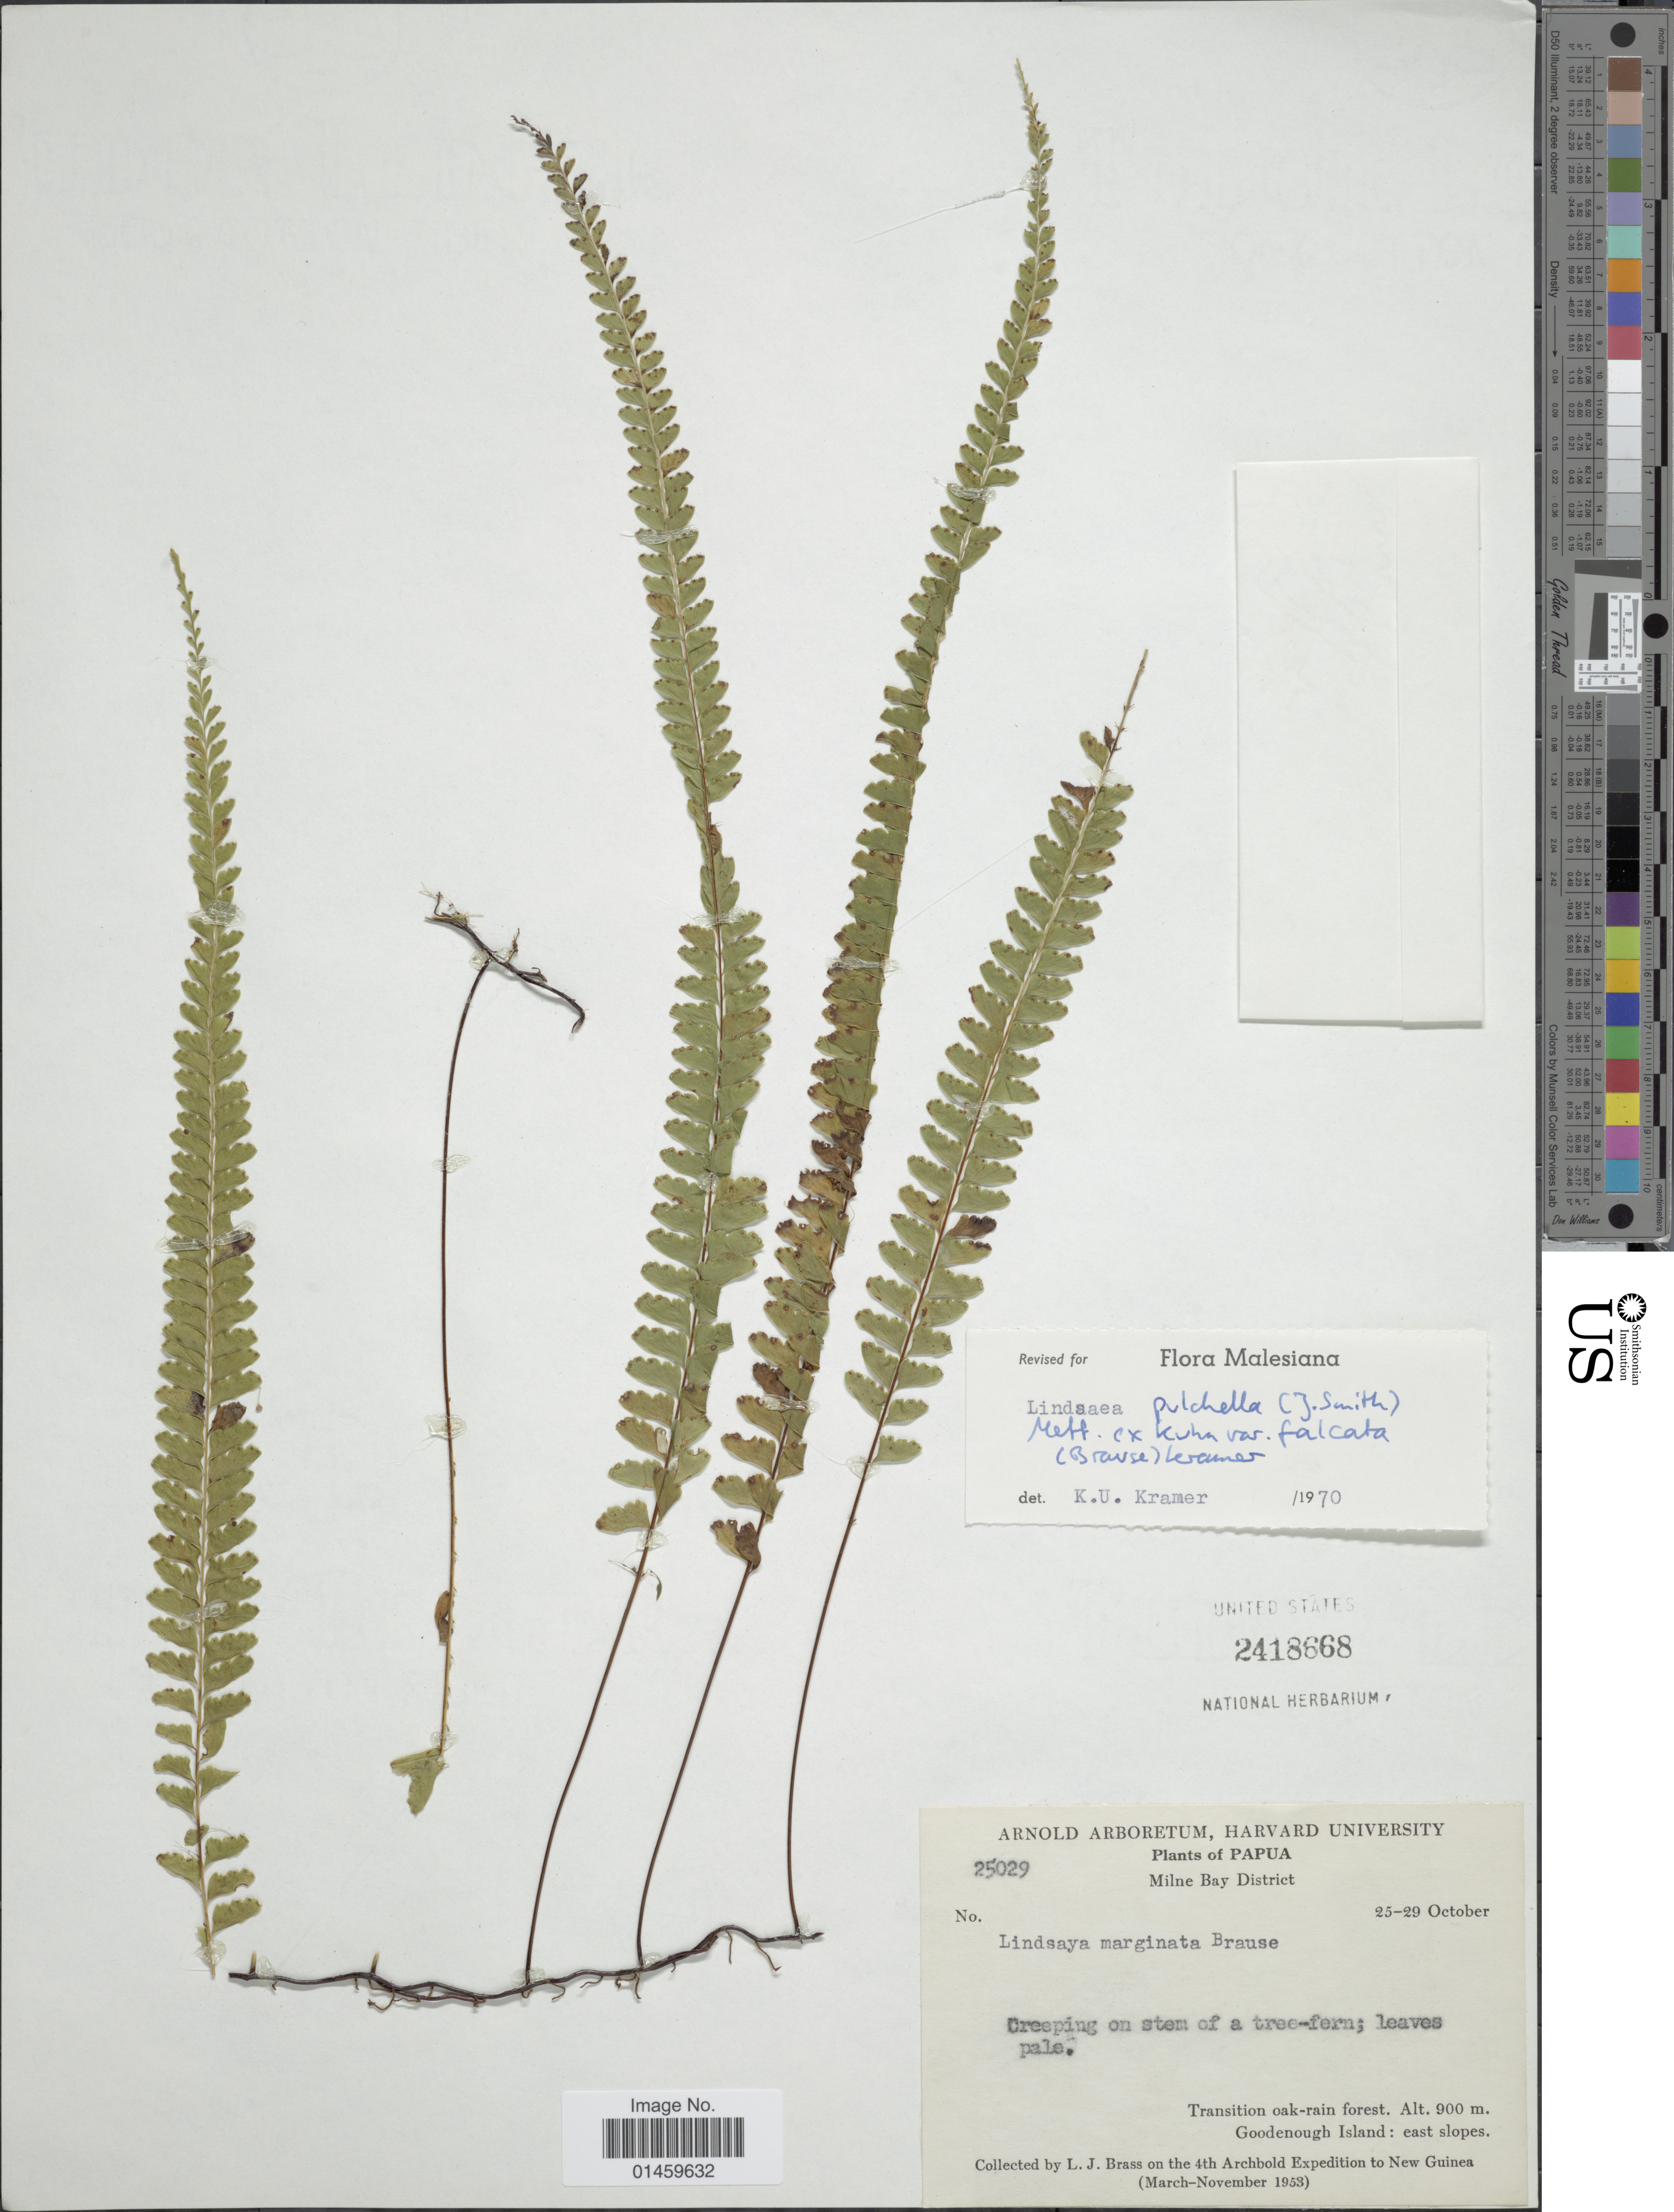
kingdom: Plantae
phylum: Tracheophyta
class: Polypodiopsida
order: Polypodiales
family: Lindsaeaceae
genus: Lindsaea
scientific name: Lindsaea pulchella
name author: (J. Sm.) Mett. ex Kuhn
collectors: L. J. Brass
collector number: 25029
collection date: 1953-10-25/1953-10-29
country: Papua New Guinea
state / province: Milne Bay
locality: Papua. Milne Bay District. Goodenough Island: east slopes.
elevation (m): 900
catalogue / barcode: US 2418668